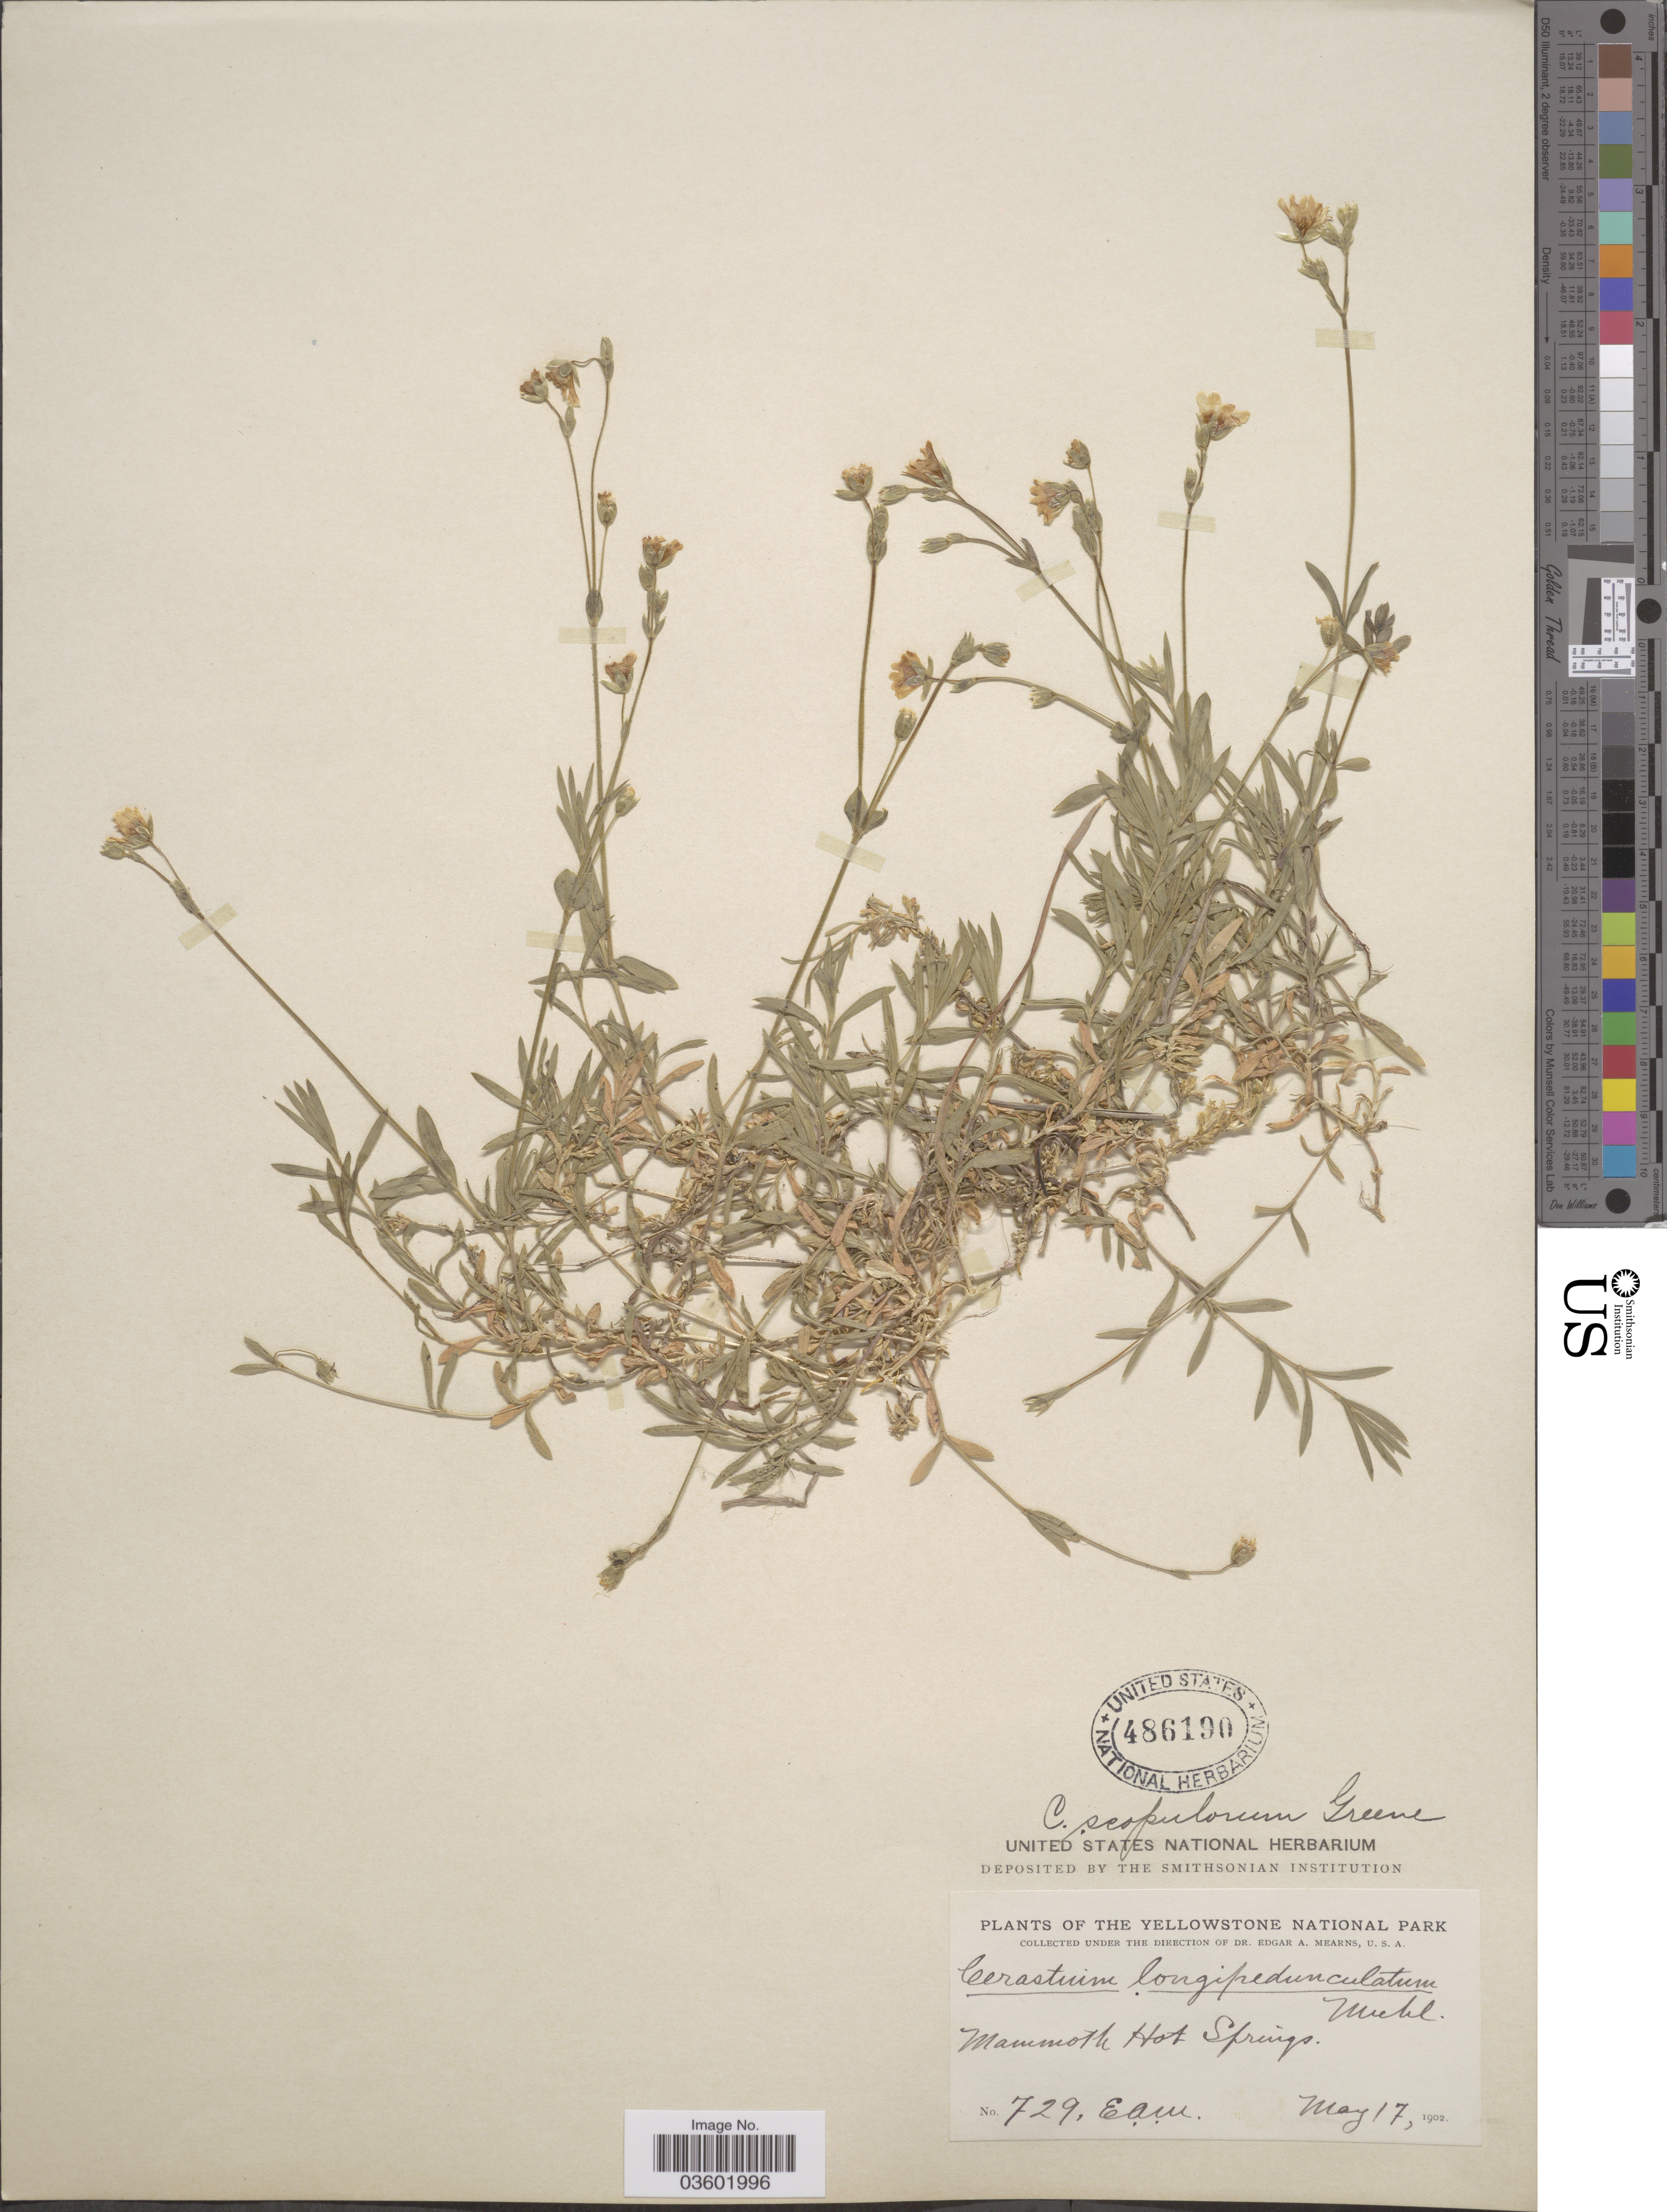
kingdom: Plantae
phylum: Tracheophyta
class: Magnoliopsida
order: Caryophyllales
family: Caryophyllaceae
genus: Cerastium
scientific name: Cerastium scopulorum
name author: Greene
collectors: E. A. Mearns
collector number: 729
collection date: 1902-05-17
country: United States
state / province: Wyoming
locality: Yellowstone National Park. Mammoth Hot Springs.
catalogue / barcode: US 486190